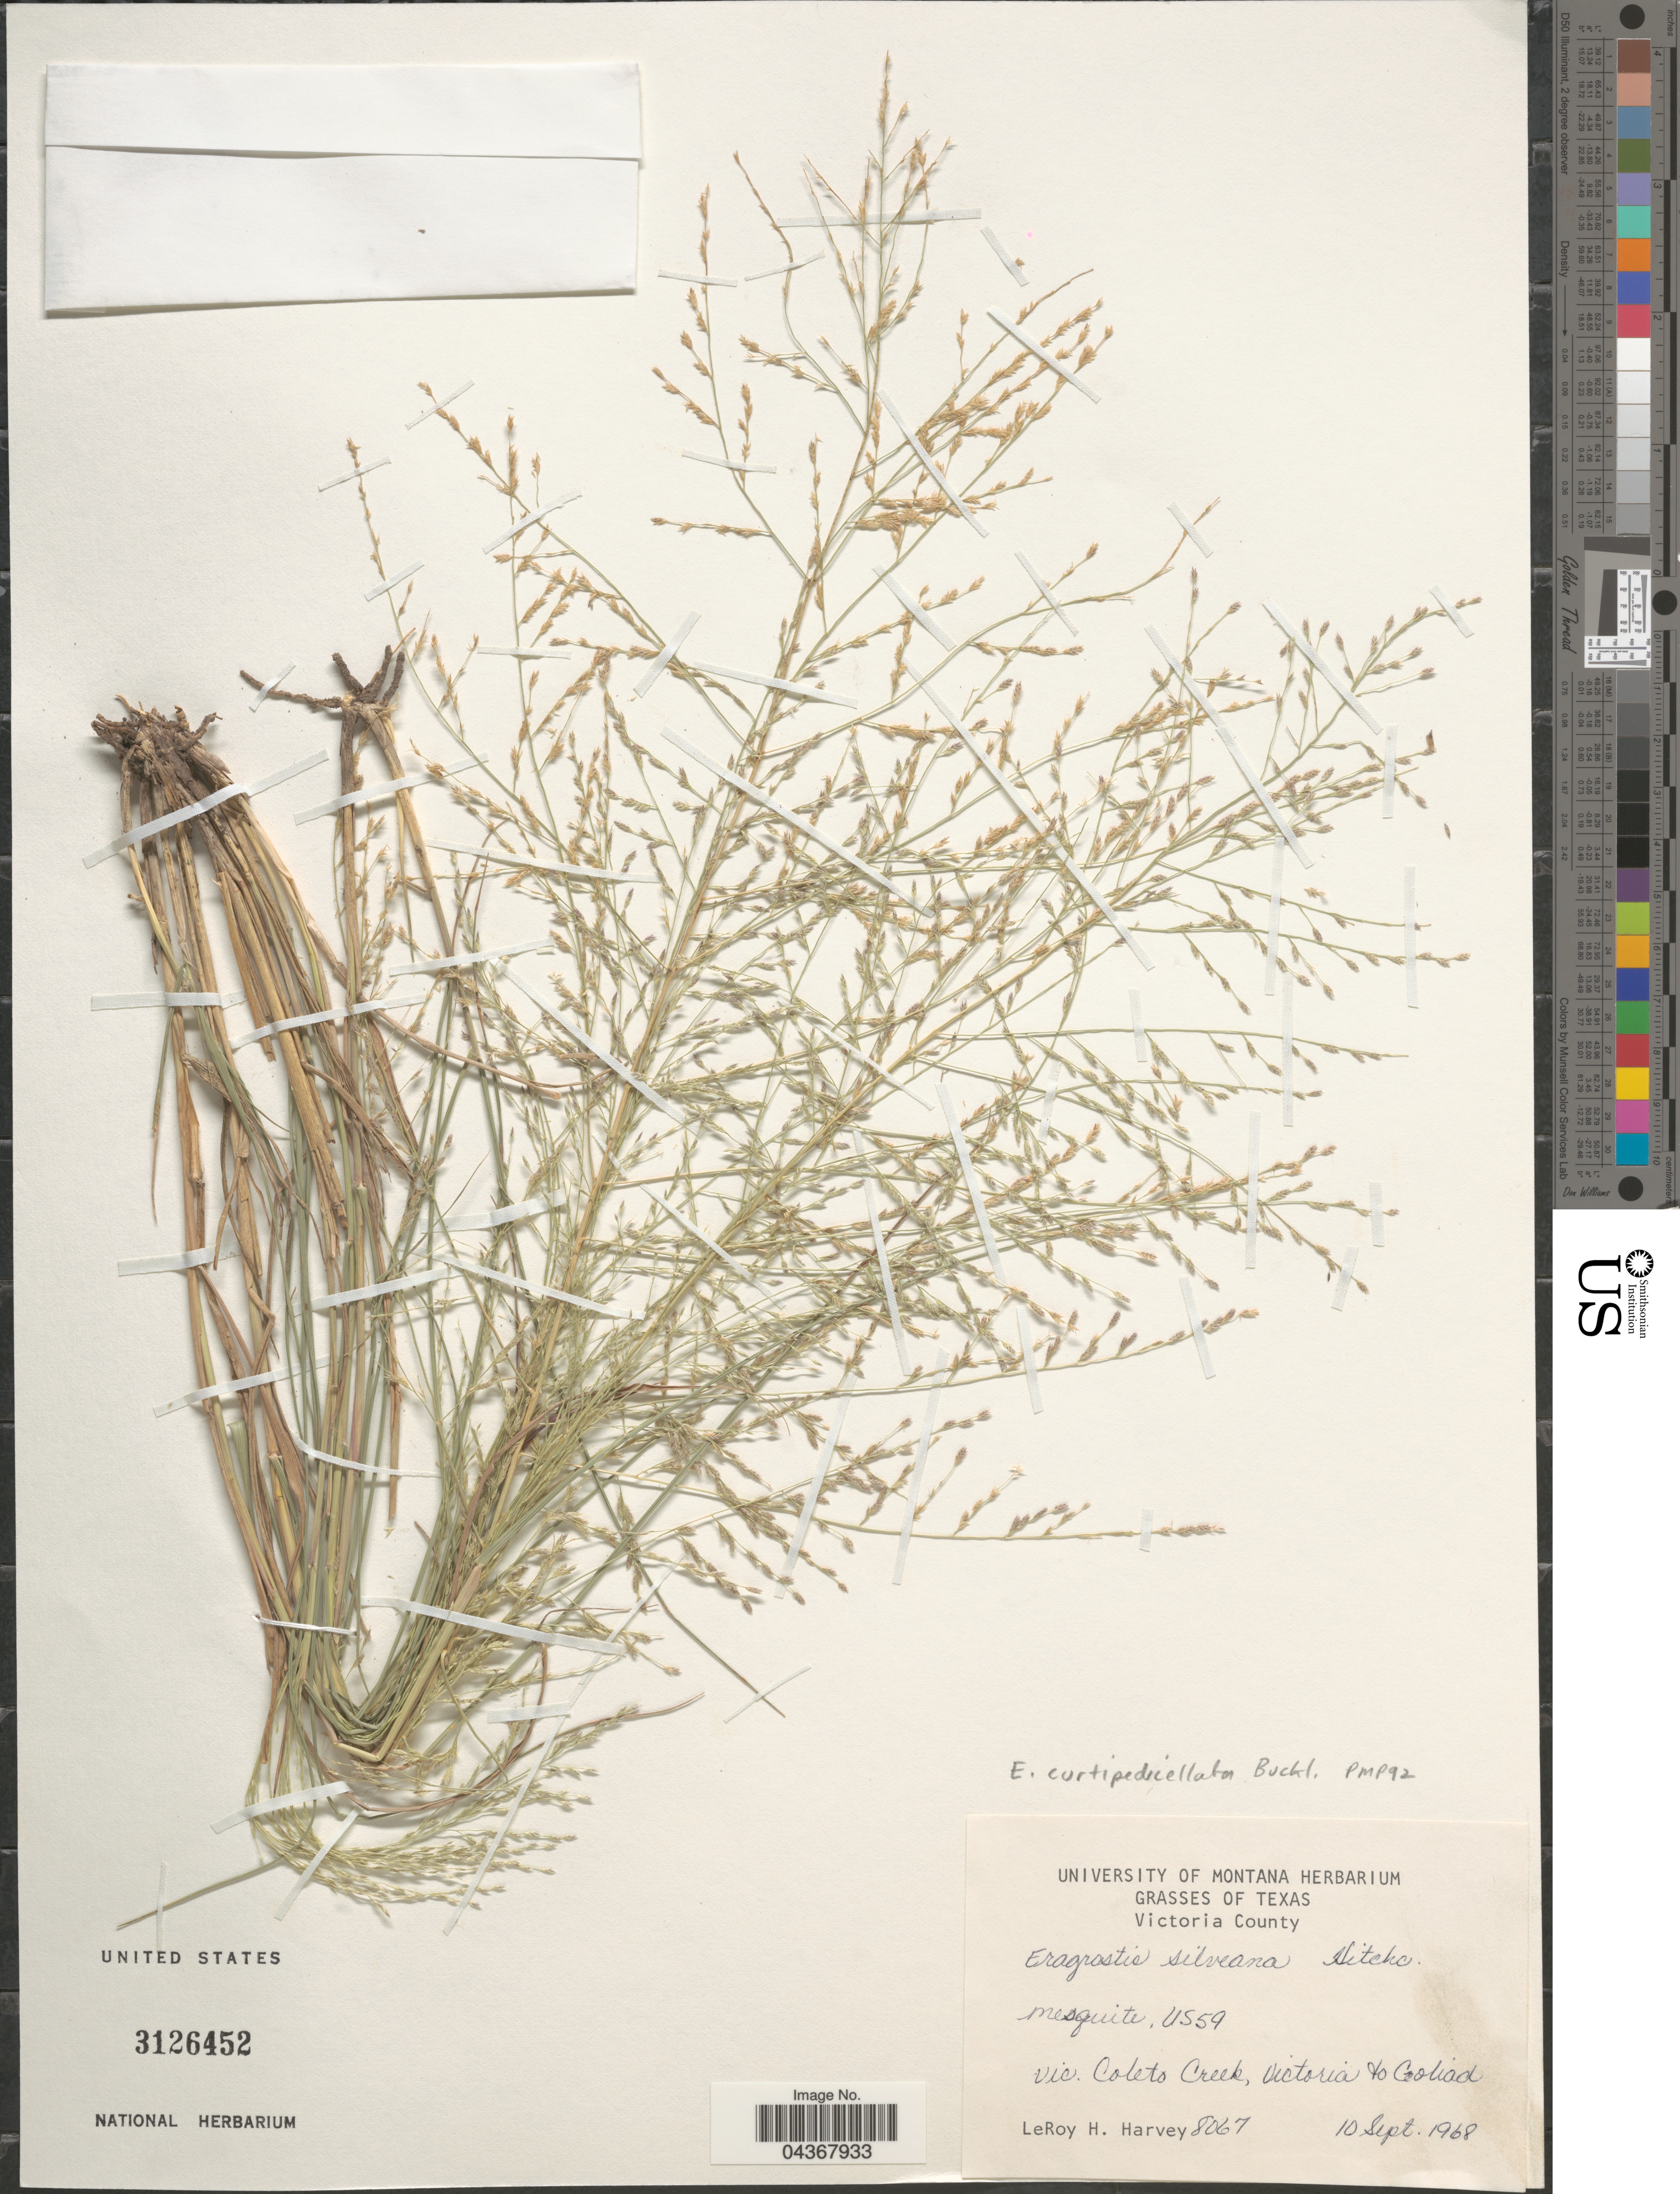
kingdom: Plantae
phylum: Tracheophyta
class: Liliopsida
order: Poales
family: Poaceae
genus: Eragrostis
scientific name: Eragrostis curtipedicellata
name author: Buckley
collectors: L. H. Harvey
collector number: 8067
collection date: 1968-09-10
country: United States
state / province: Texas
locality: Victoria County. Mesquite, US59. Vic. Coleto Creek, Victoria to Goliad.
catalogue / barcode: US 3126452